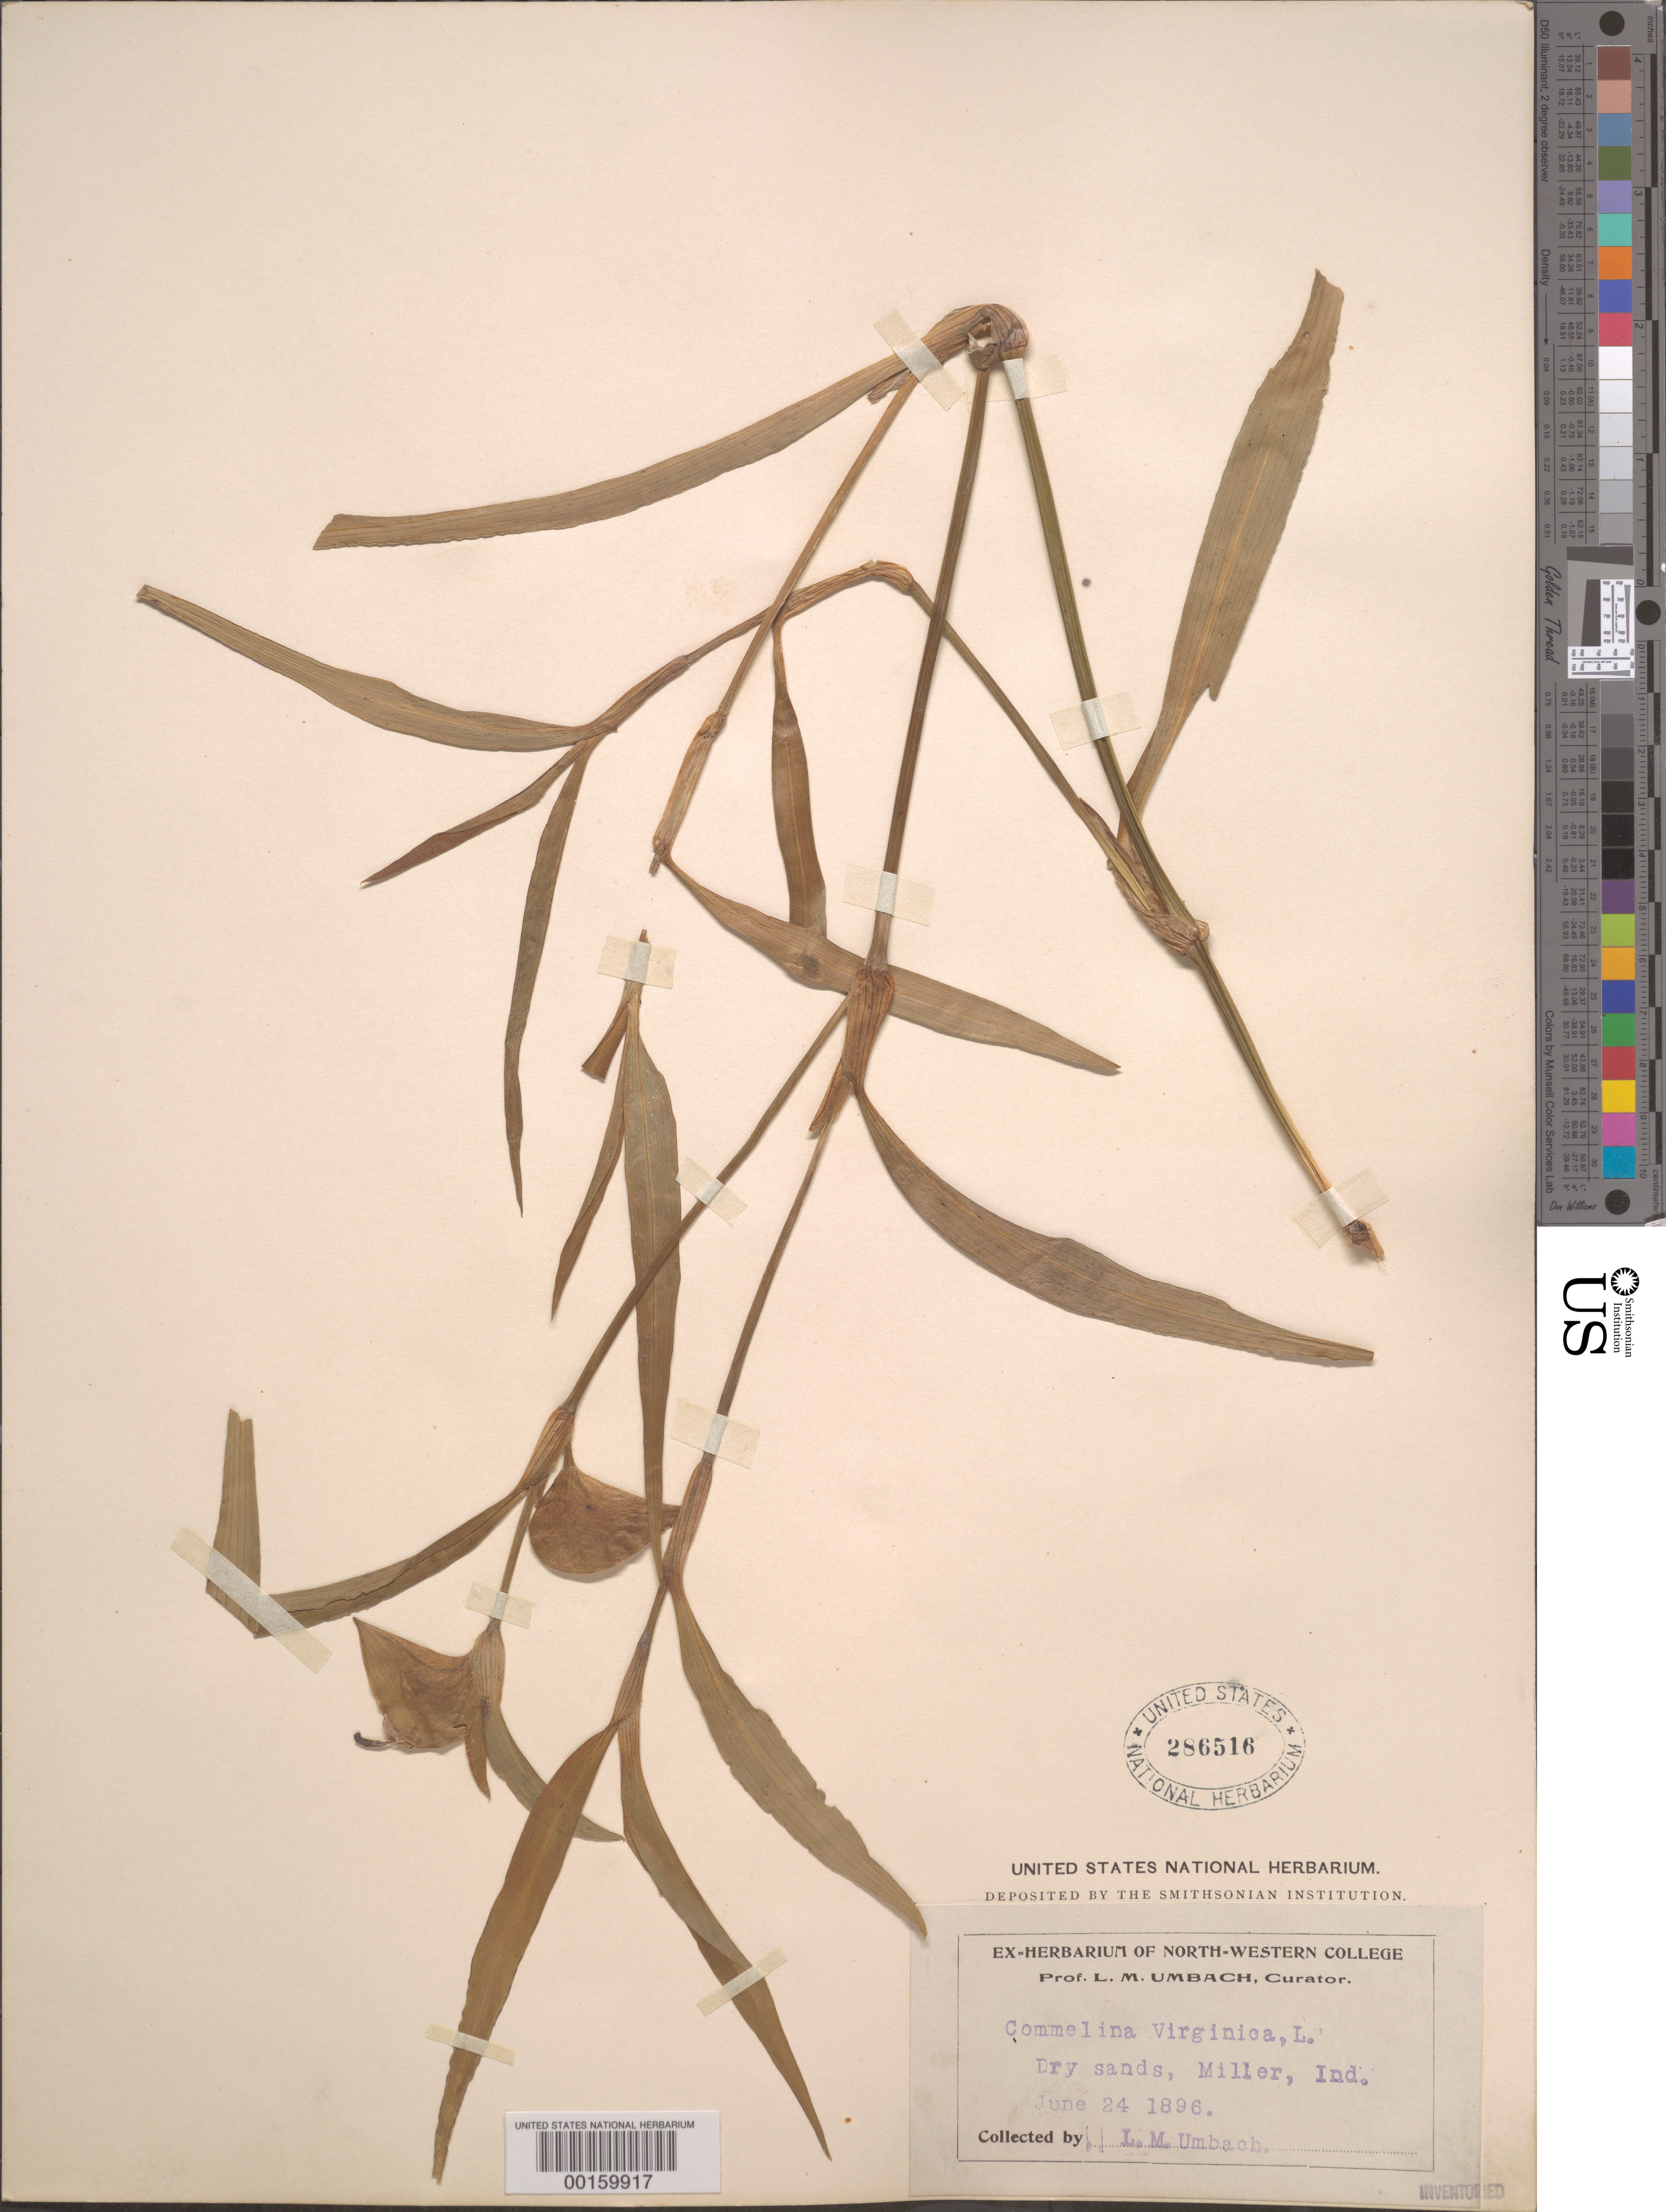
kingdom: Plantae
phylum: Tracheophyta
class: Liliopsida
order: Commelinales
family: Commelinaceae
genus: Commelina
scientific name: Commelina erecta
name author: L.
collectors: L. M. Umbach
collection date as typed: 24 Jun 1896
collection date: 1896-06-24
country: United States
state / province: Indiana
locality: Miller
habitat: Dry sands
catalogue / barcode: US 286516